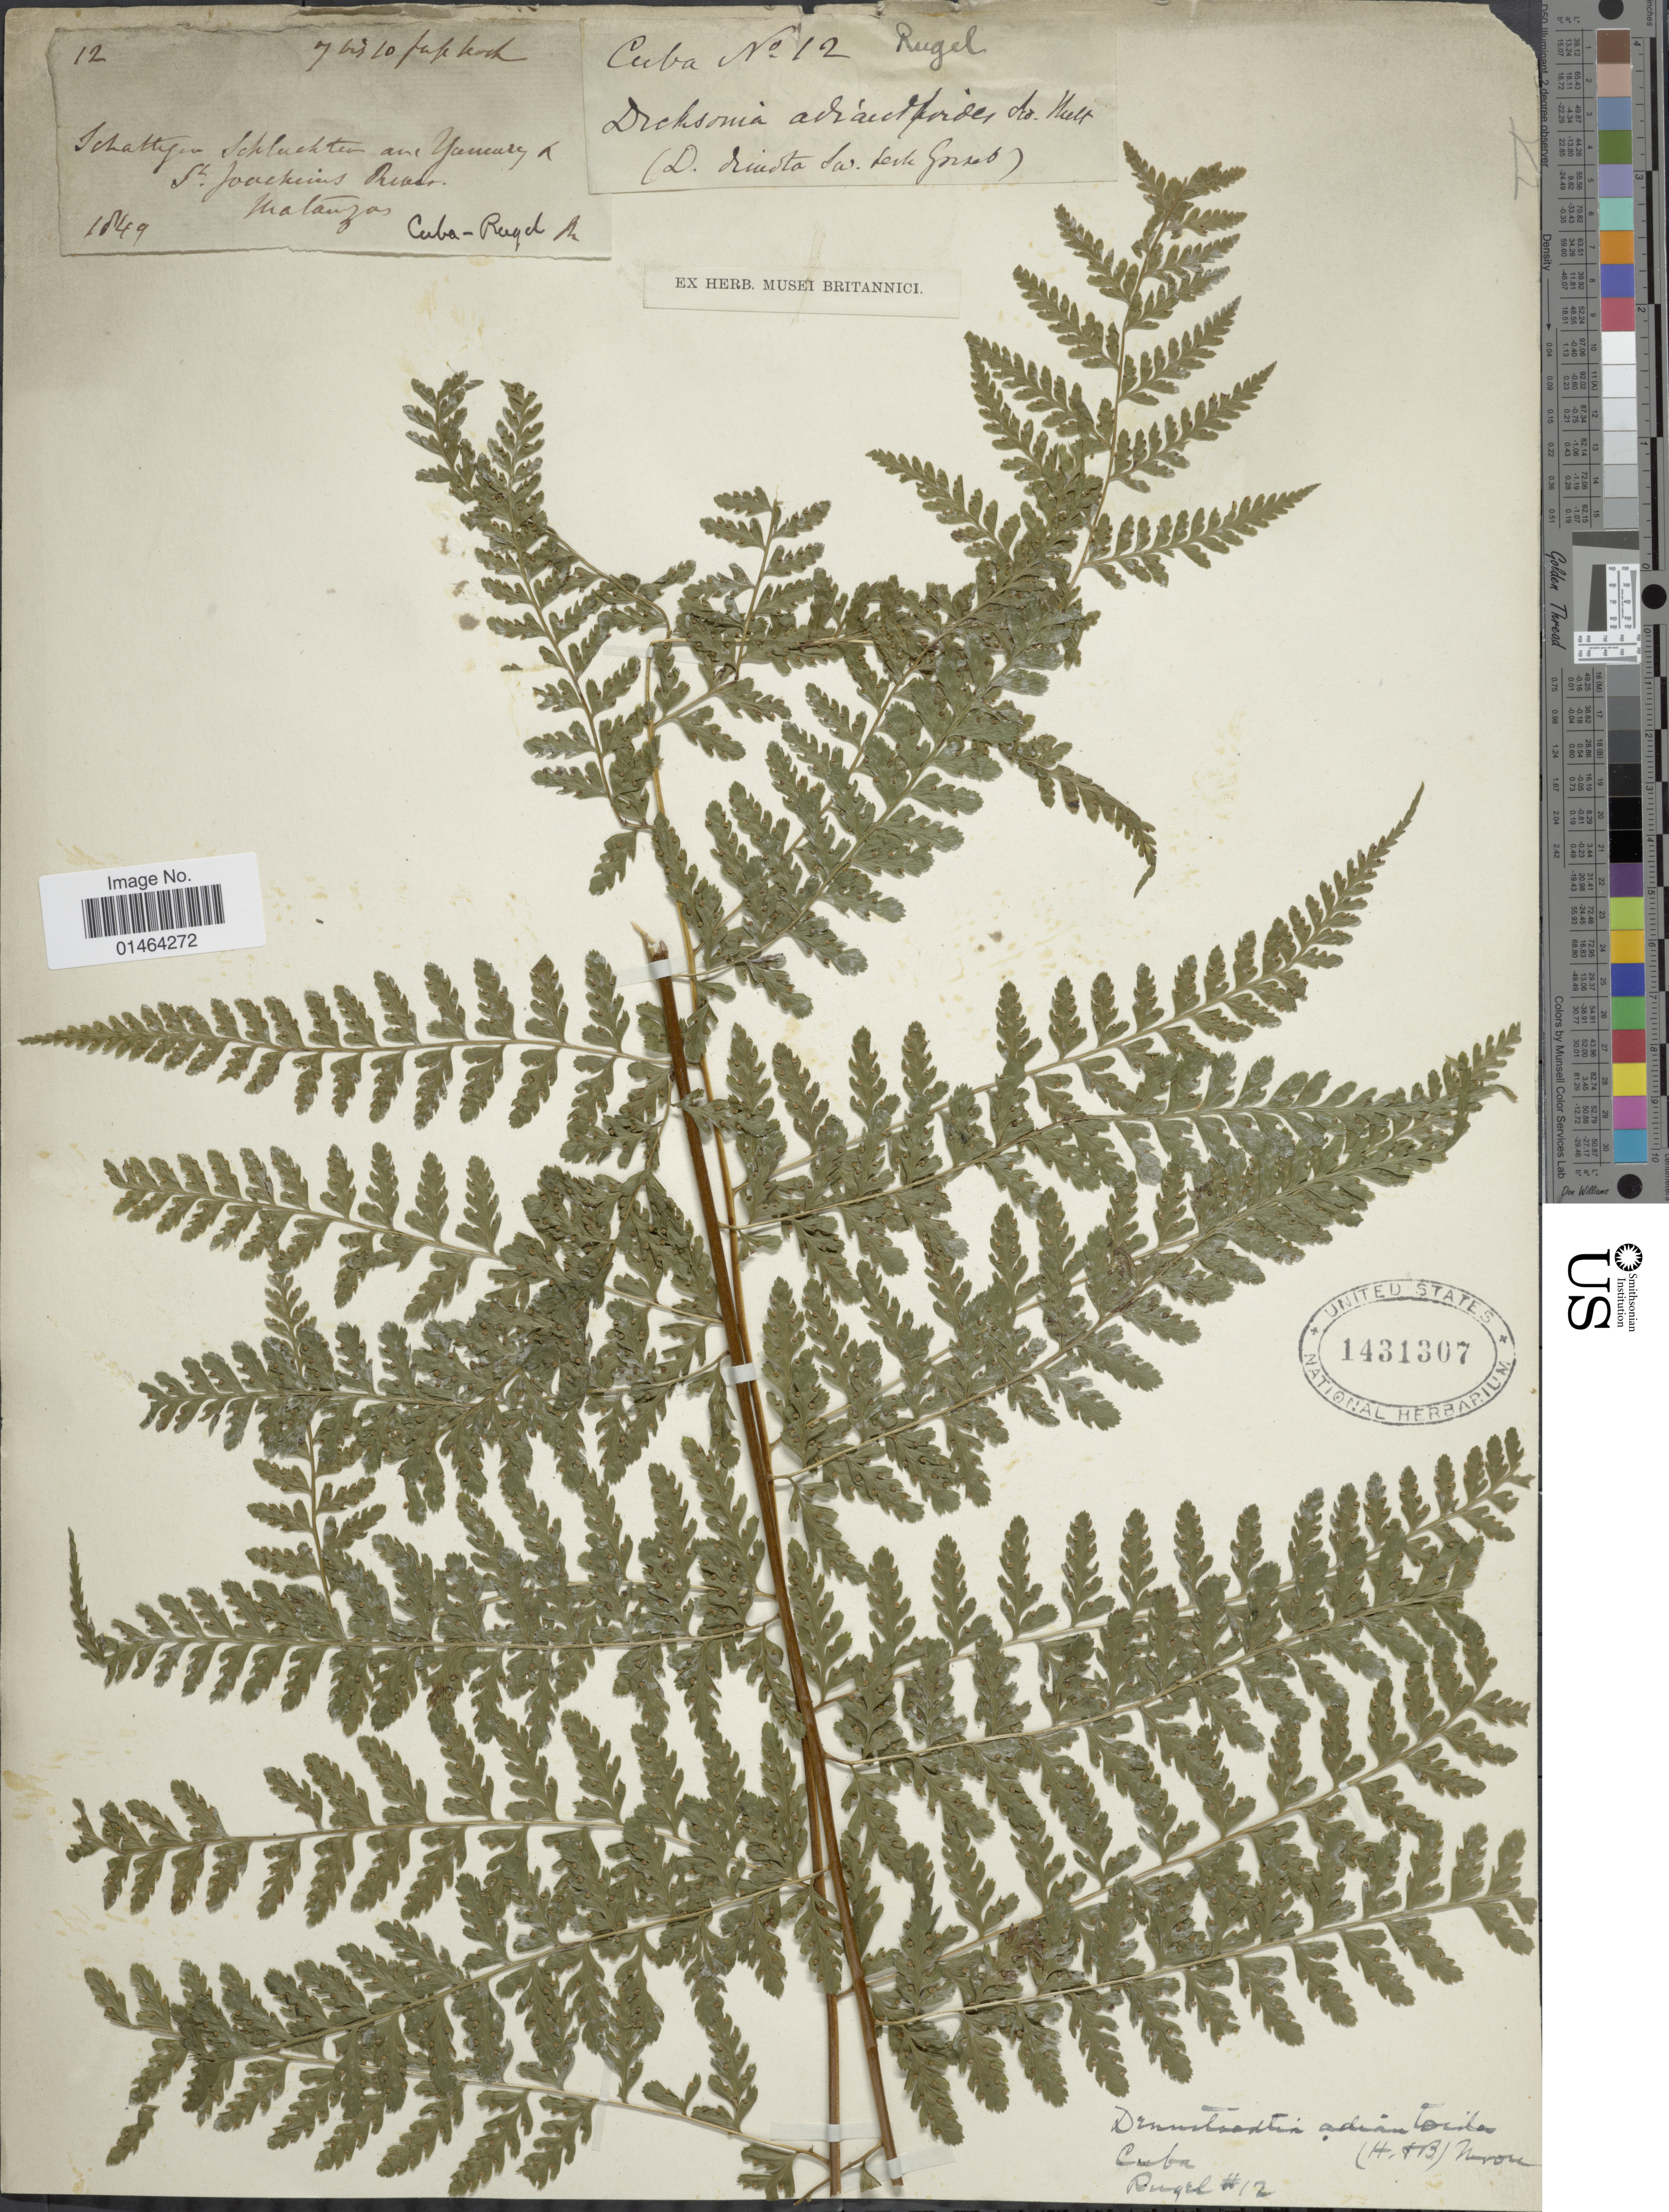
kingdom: Plantae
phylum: Tracheophyta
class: Polypodiopsida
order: Polypodiales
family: Dennstaedtiaceae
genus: Dennstaedtia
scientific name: Dennstaedtia bipinnata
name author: (Cav.) Maxon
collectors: Rugel, --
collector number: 12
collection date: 1849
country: Cuba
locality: Schattigen Schluchten am Yancury & St. Joachims River, Matanzas [interpreted]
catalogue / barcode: US 1431307